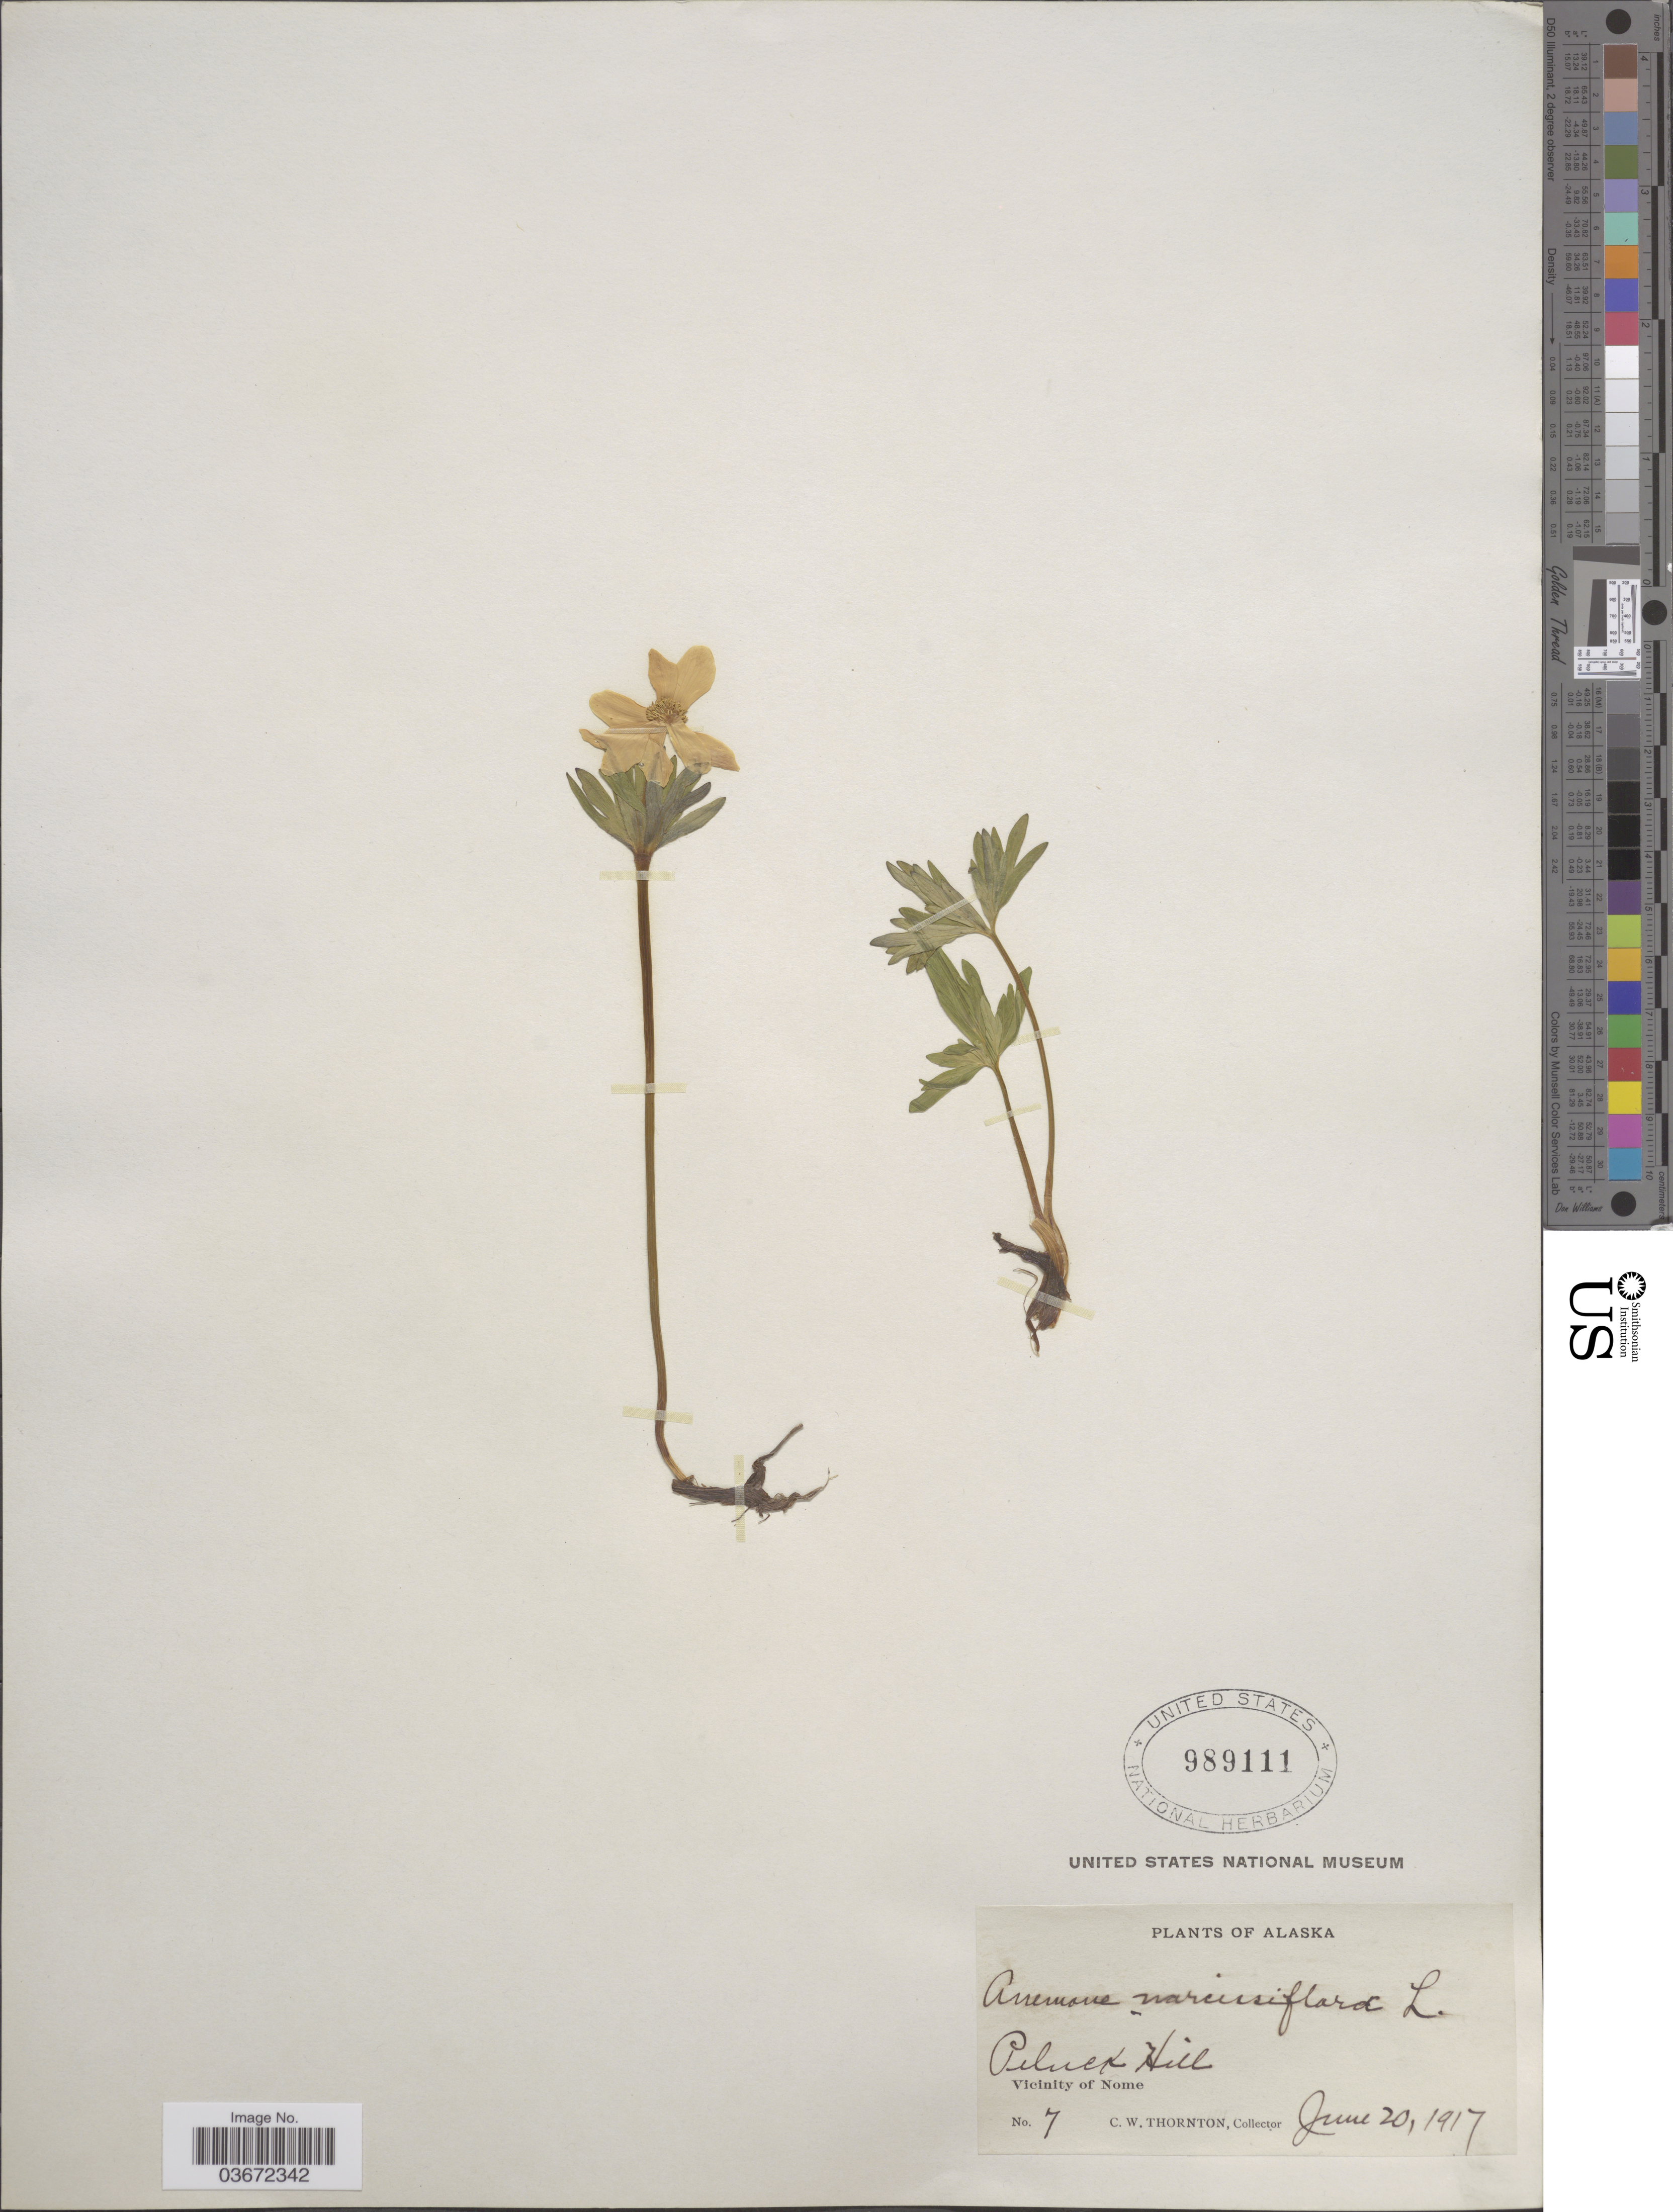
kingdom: Plantae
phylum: Tracheophyta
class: Magnoliopsida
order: Ranunculales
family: Ranunculaceae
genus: Anemone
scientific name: Anemone narcissiflora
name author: L.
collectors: C. Thornton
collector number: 7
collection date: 1917-06-20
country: United States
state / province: Alaska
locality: Peluck Hill, Vicinity of Nome.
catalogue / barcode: US 989111